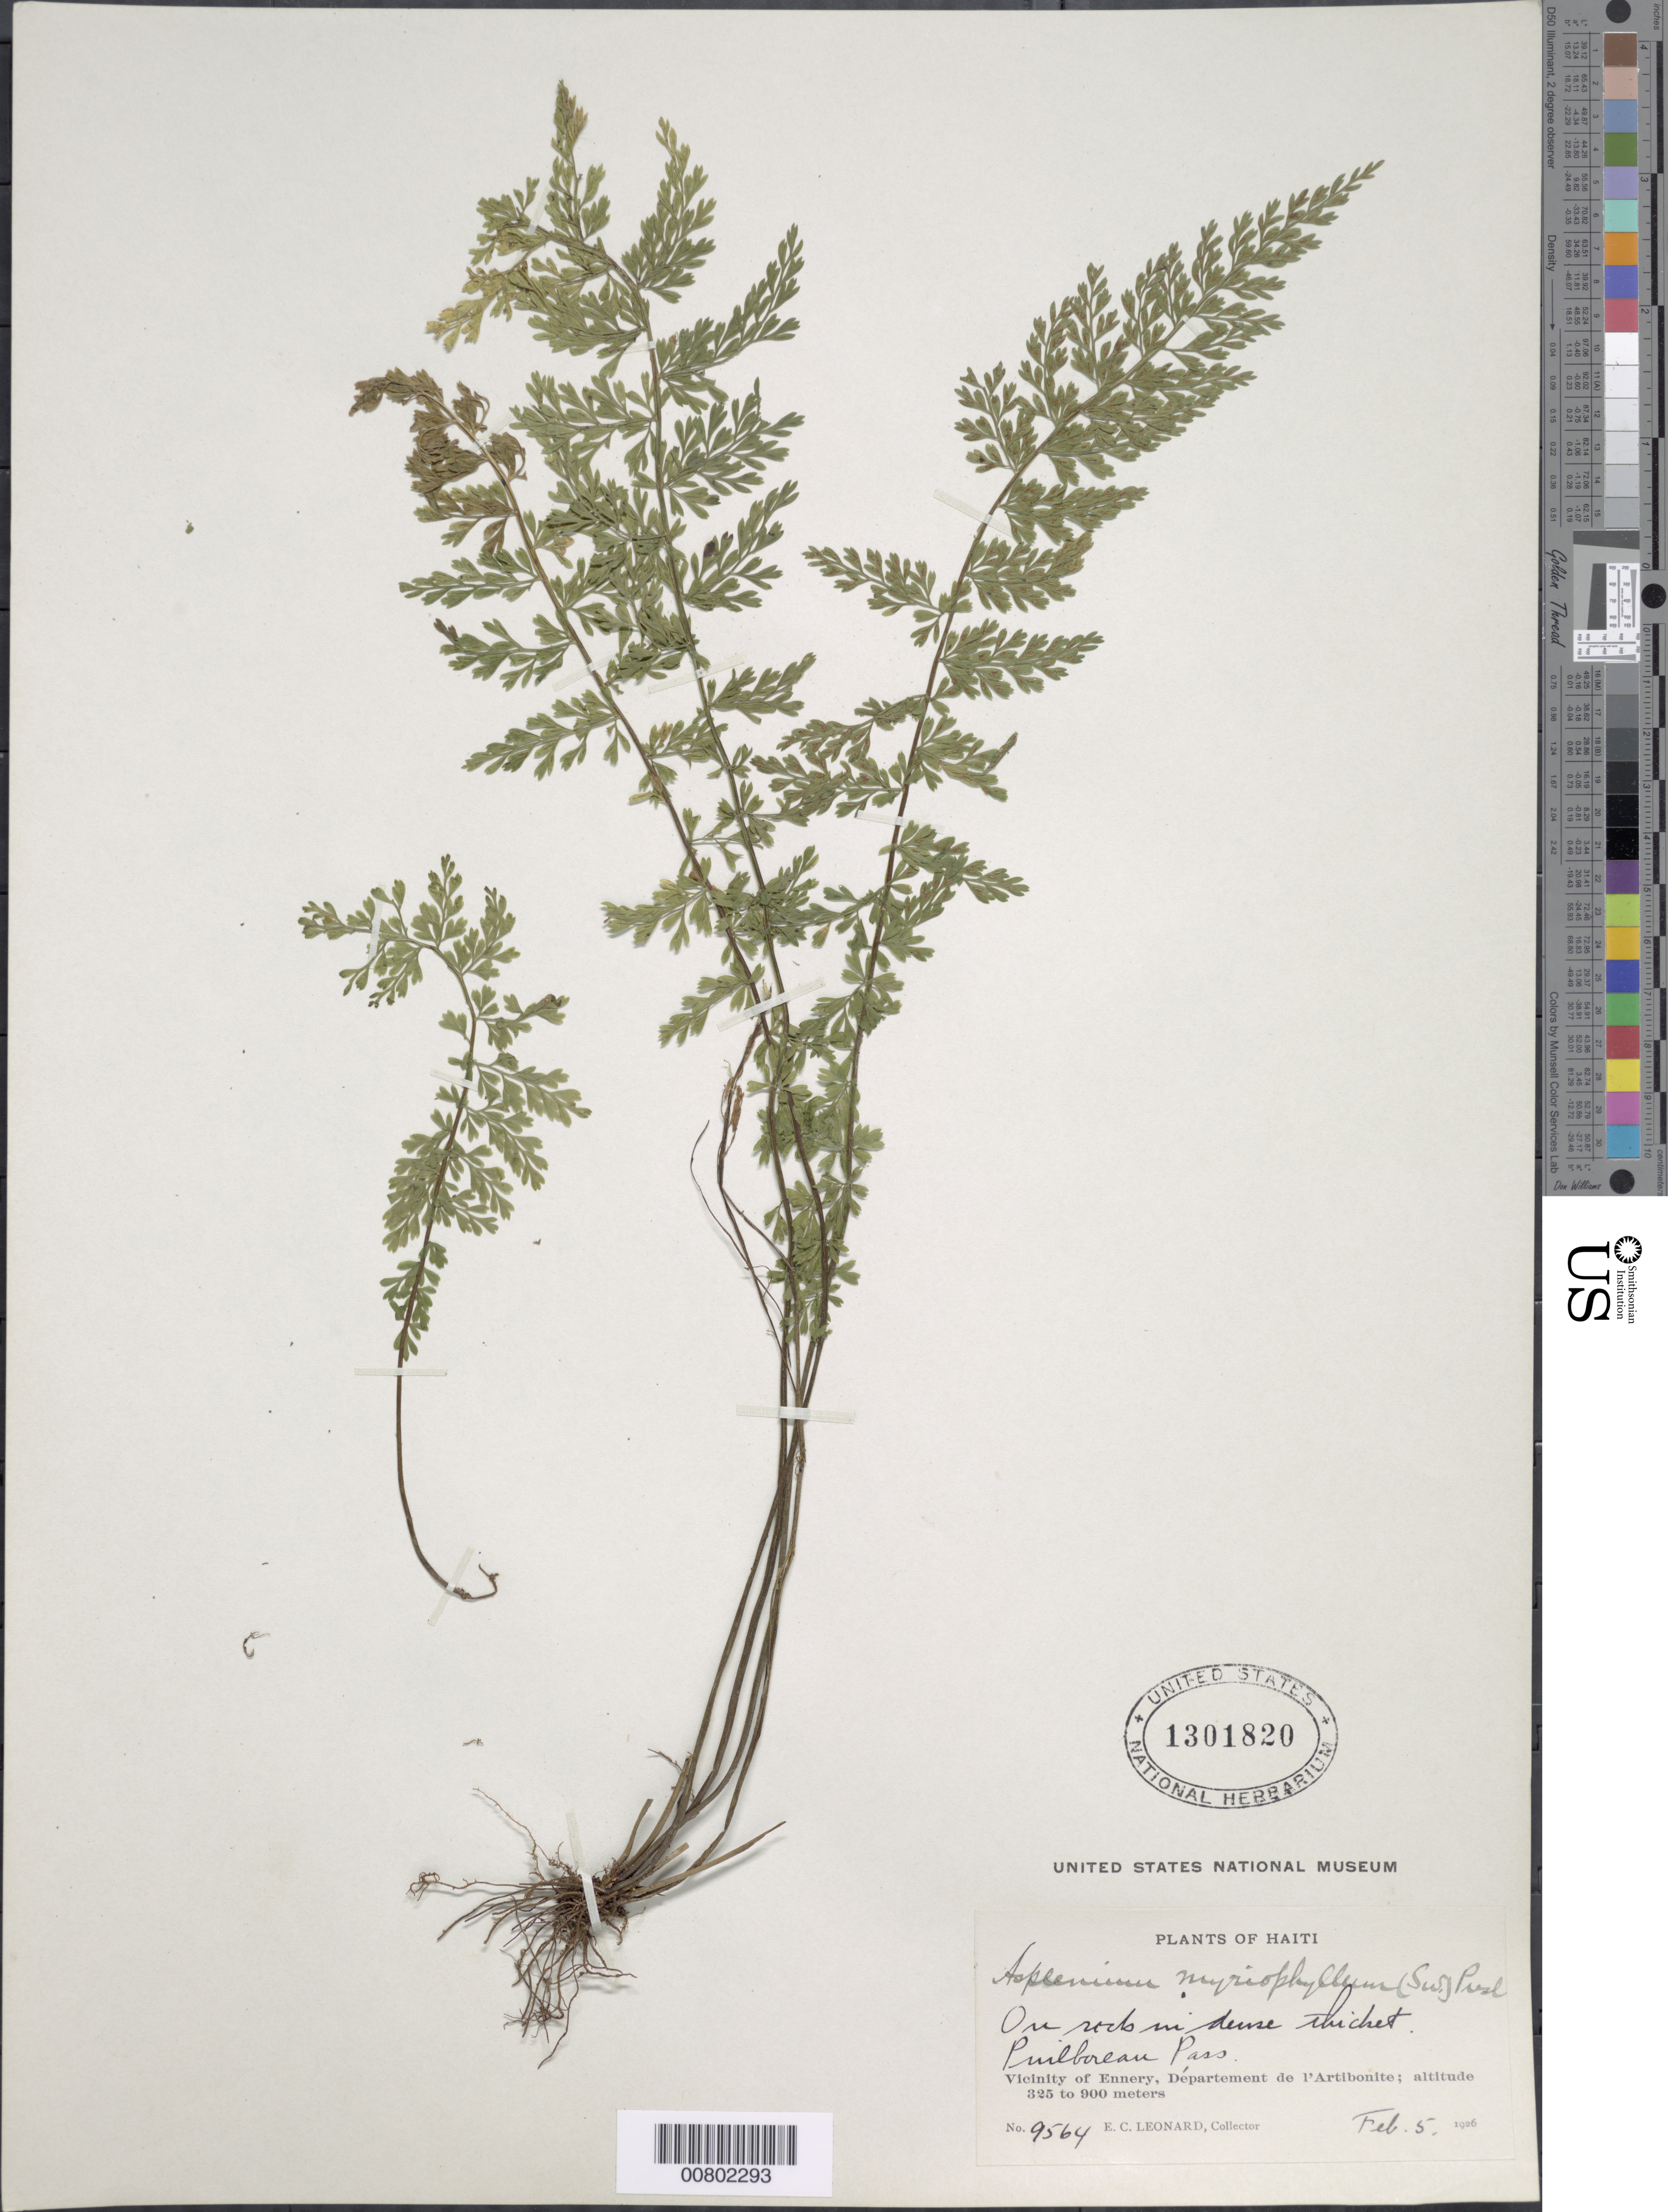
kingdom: Plantae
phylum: Tracheophyta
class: Polypodiopsida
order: Polypodiales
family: Aspleniaceae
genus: Asplenium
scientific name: Asplenium myriophyllum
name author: (Sw.) C. Presl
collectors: E. C. Leonard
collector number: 9564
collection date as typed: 05 Feb 1926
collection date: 1926-02-05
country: Haiti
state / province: Artibonite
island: Hispaniola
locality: Ennery, Puilboreau Pass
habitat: Rock in dense thicket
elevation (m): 325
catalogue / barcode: US 1301820